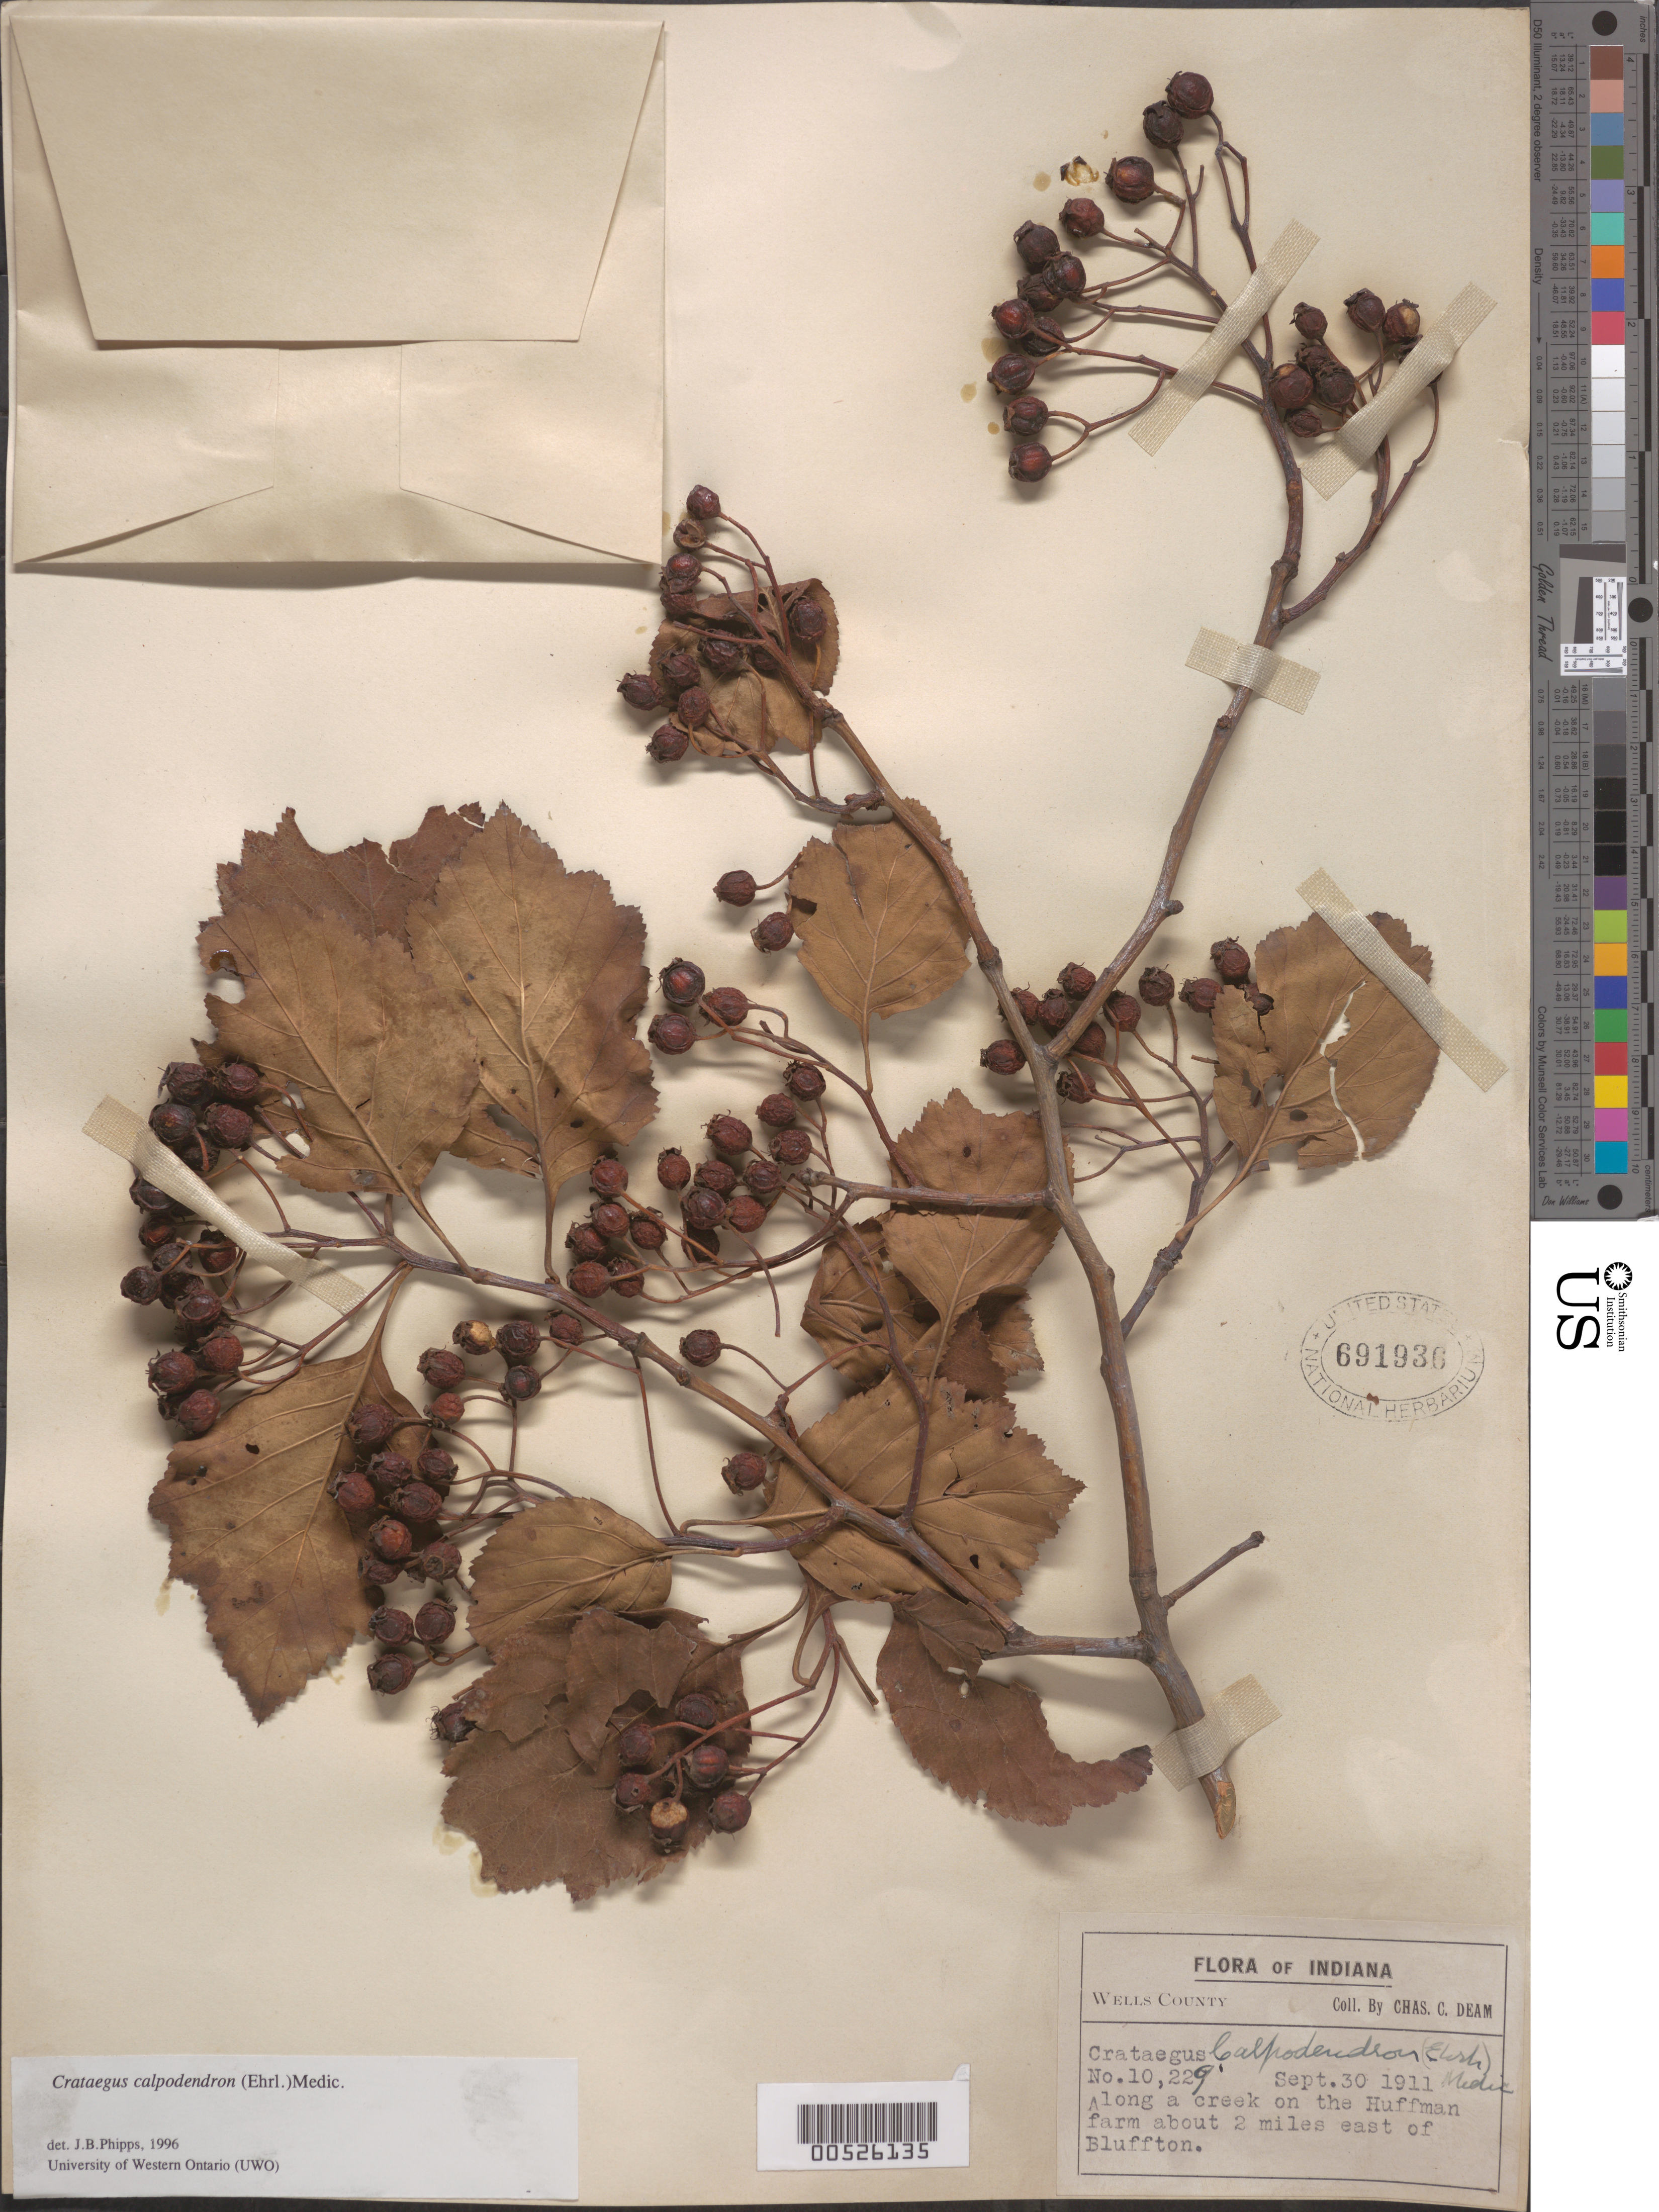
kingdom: Plantae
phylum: Tracheophyta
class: Magnoliopsida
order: Rosales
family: Rosaceae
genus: Crataegus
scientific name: Crataegus calpodendron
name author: (Ehrh.) Medik.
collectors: C. C. Deam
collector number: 10229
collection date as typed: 30 Sep 1911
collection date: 1911-09-30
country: United States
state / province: Indiana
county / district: Wells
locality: About 2 mi. E of Bluffton, on the Huffman farm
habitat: Along a creek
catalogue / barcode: US 691936